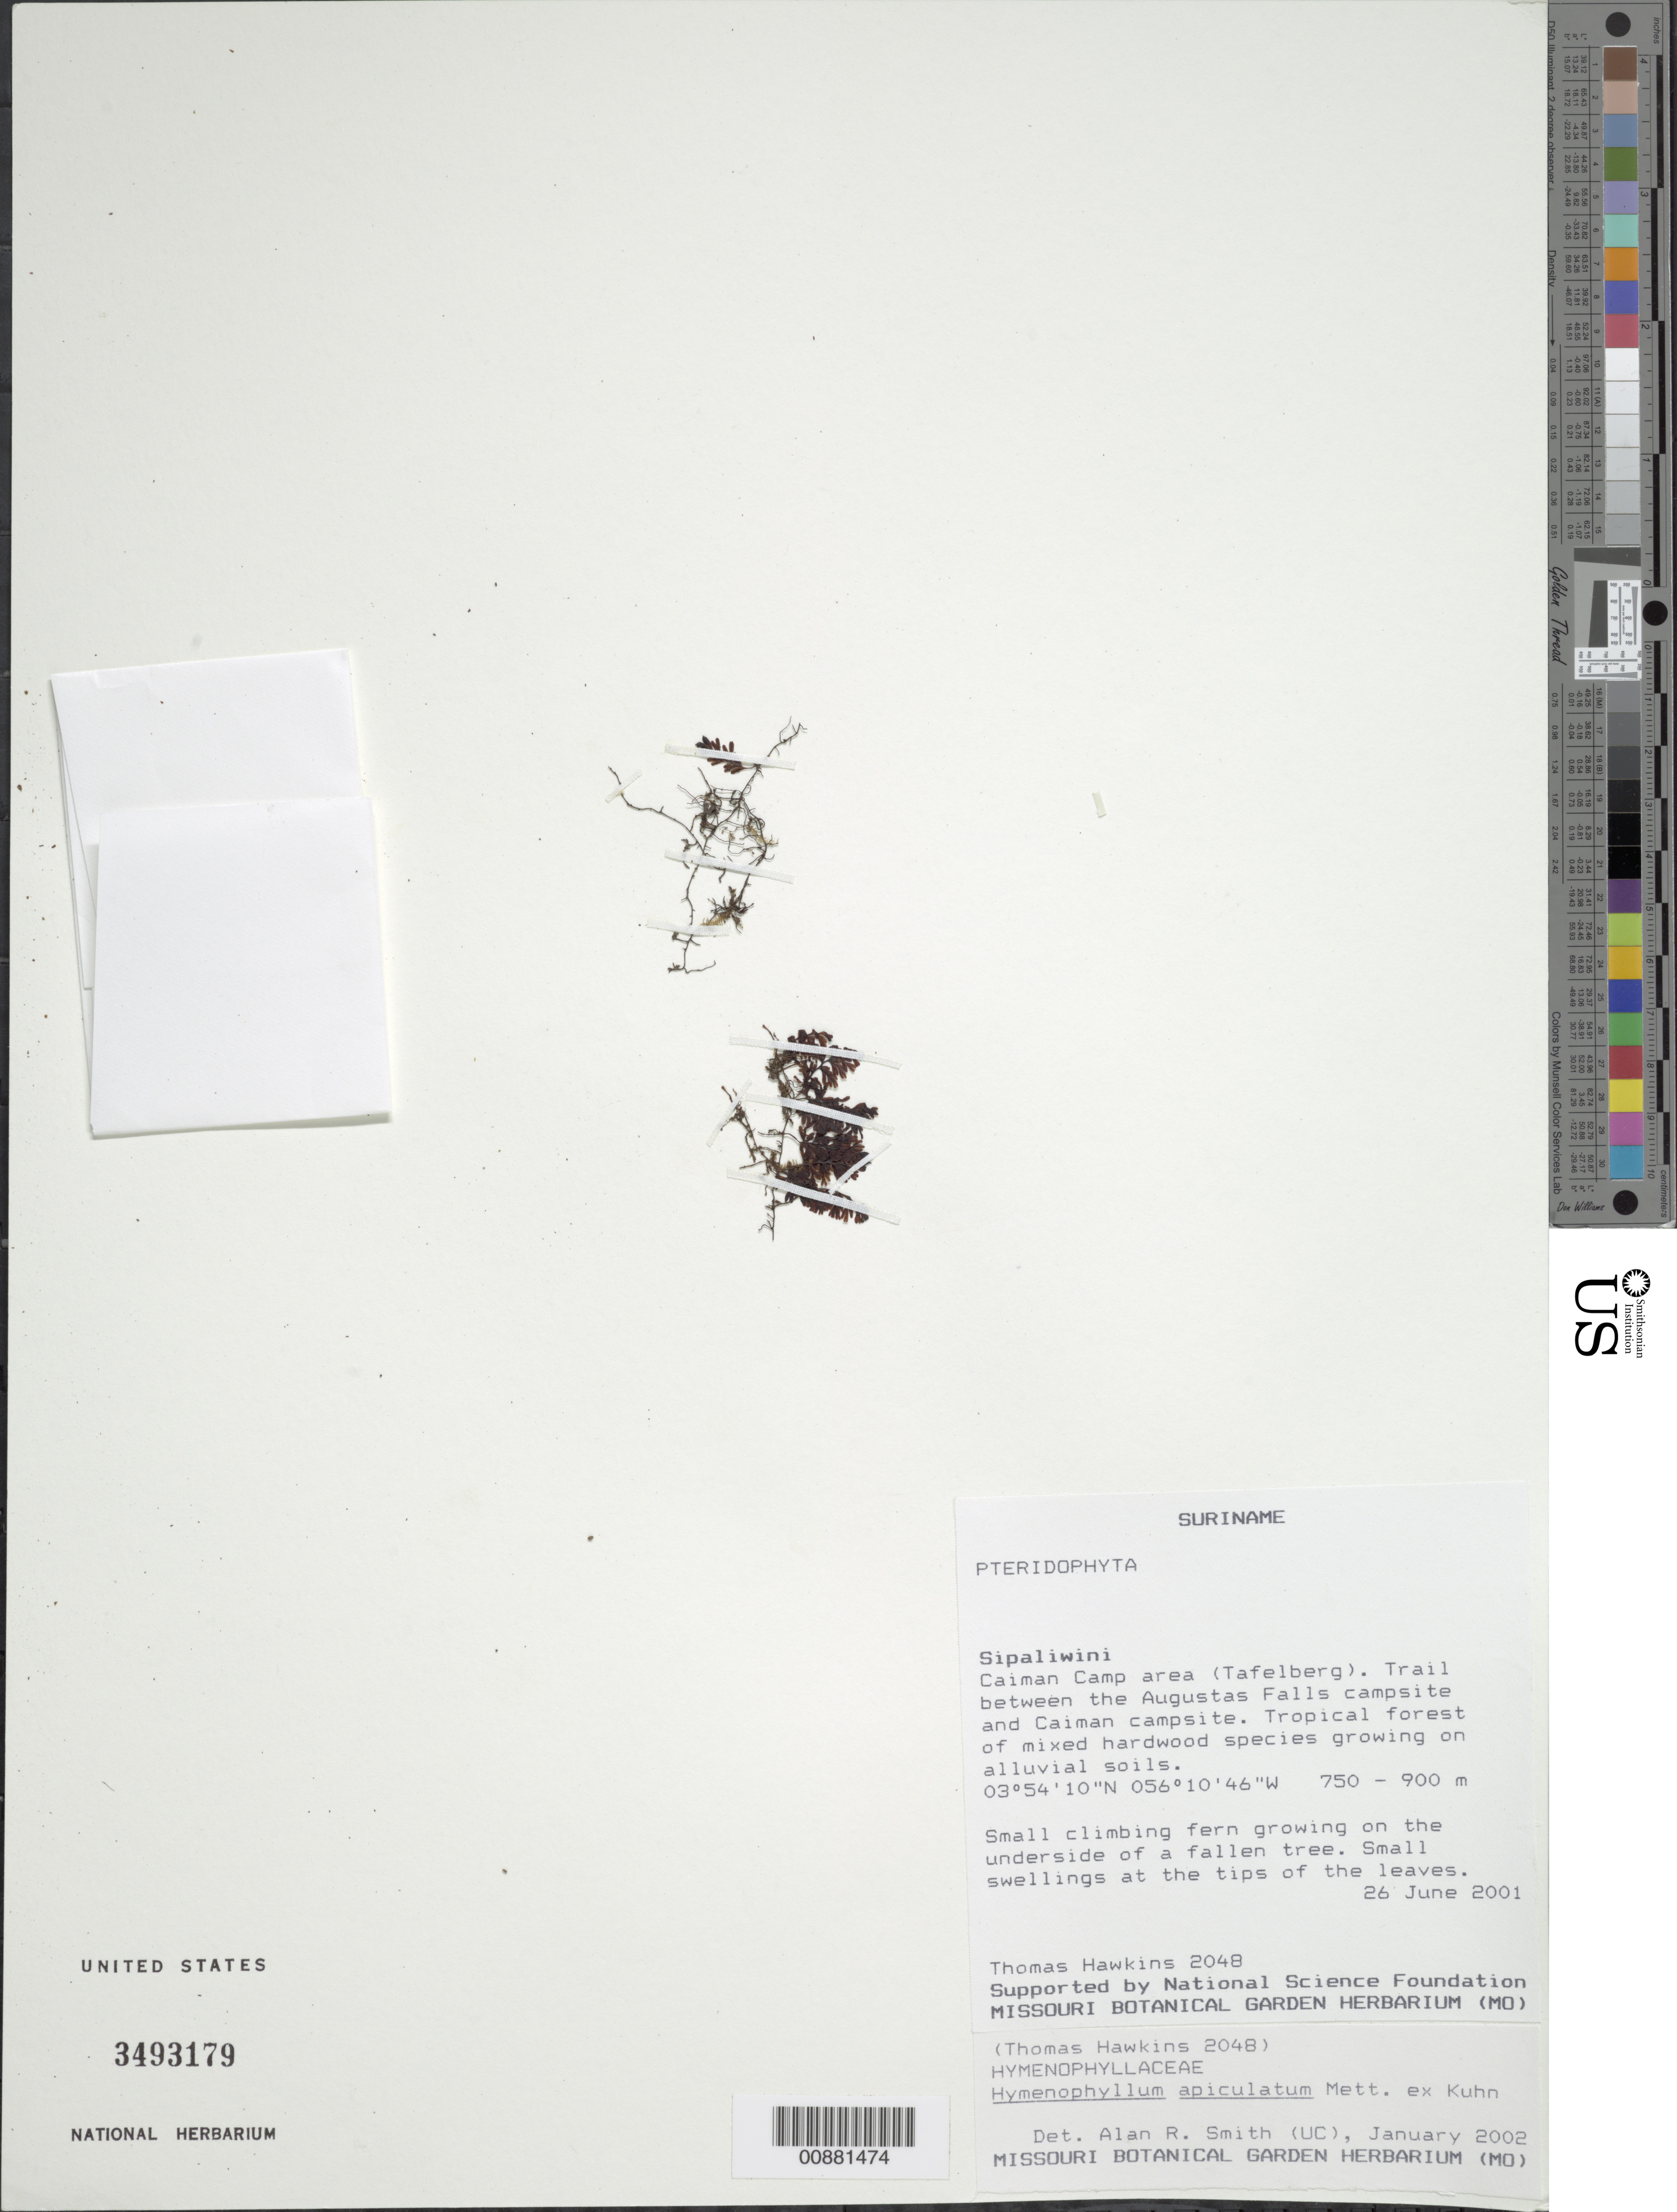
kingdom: Plantae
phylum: Tracheophyta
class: Polypodiopsida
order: Hymenophyllales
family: Hymenophyllaceae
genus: Hymenophyllum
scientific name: Hymenophyllum apiculatum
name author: Mett. ex Kuhn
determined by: Smith, Alan R., (UC)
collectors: T. Hawkins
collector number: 2048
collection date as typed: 26-Jun-01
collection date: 2001-06-26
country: Suriname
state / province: Sipaliwini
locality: Tafelberg (Table Mountain), Caiman Camp area, trail between the Augustas Falls campsite and Caiman campsite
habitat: Tropical forest of mixed hardwood species growing on alluvial soils; fern growing on the underside of a fallen tree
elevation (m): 750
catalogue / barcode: US 3493179